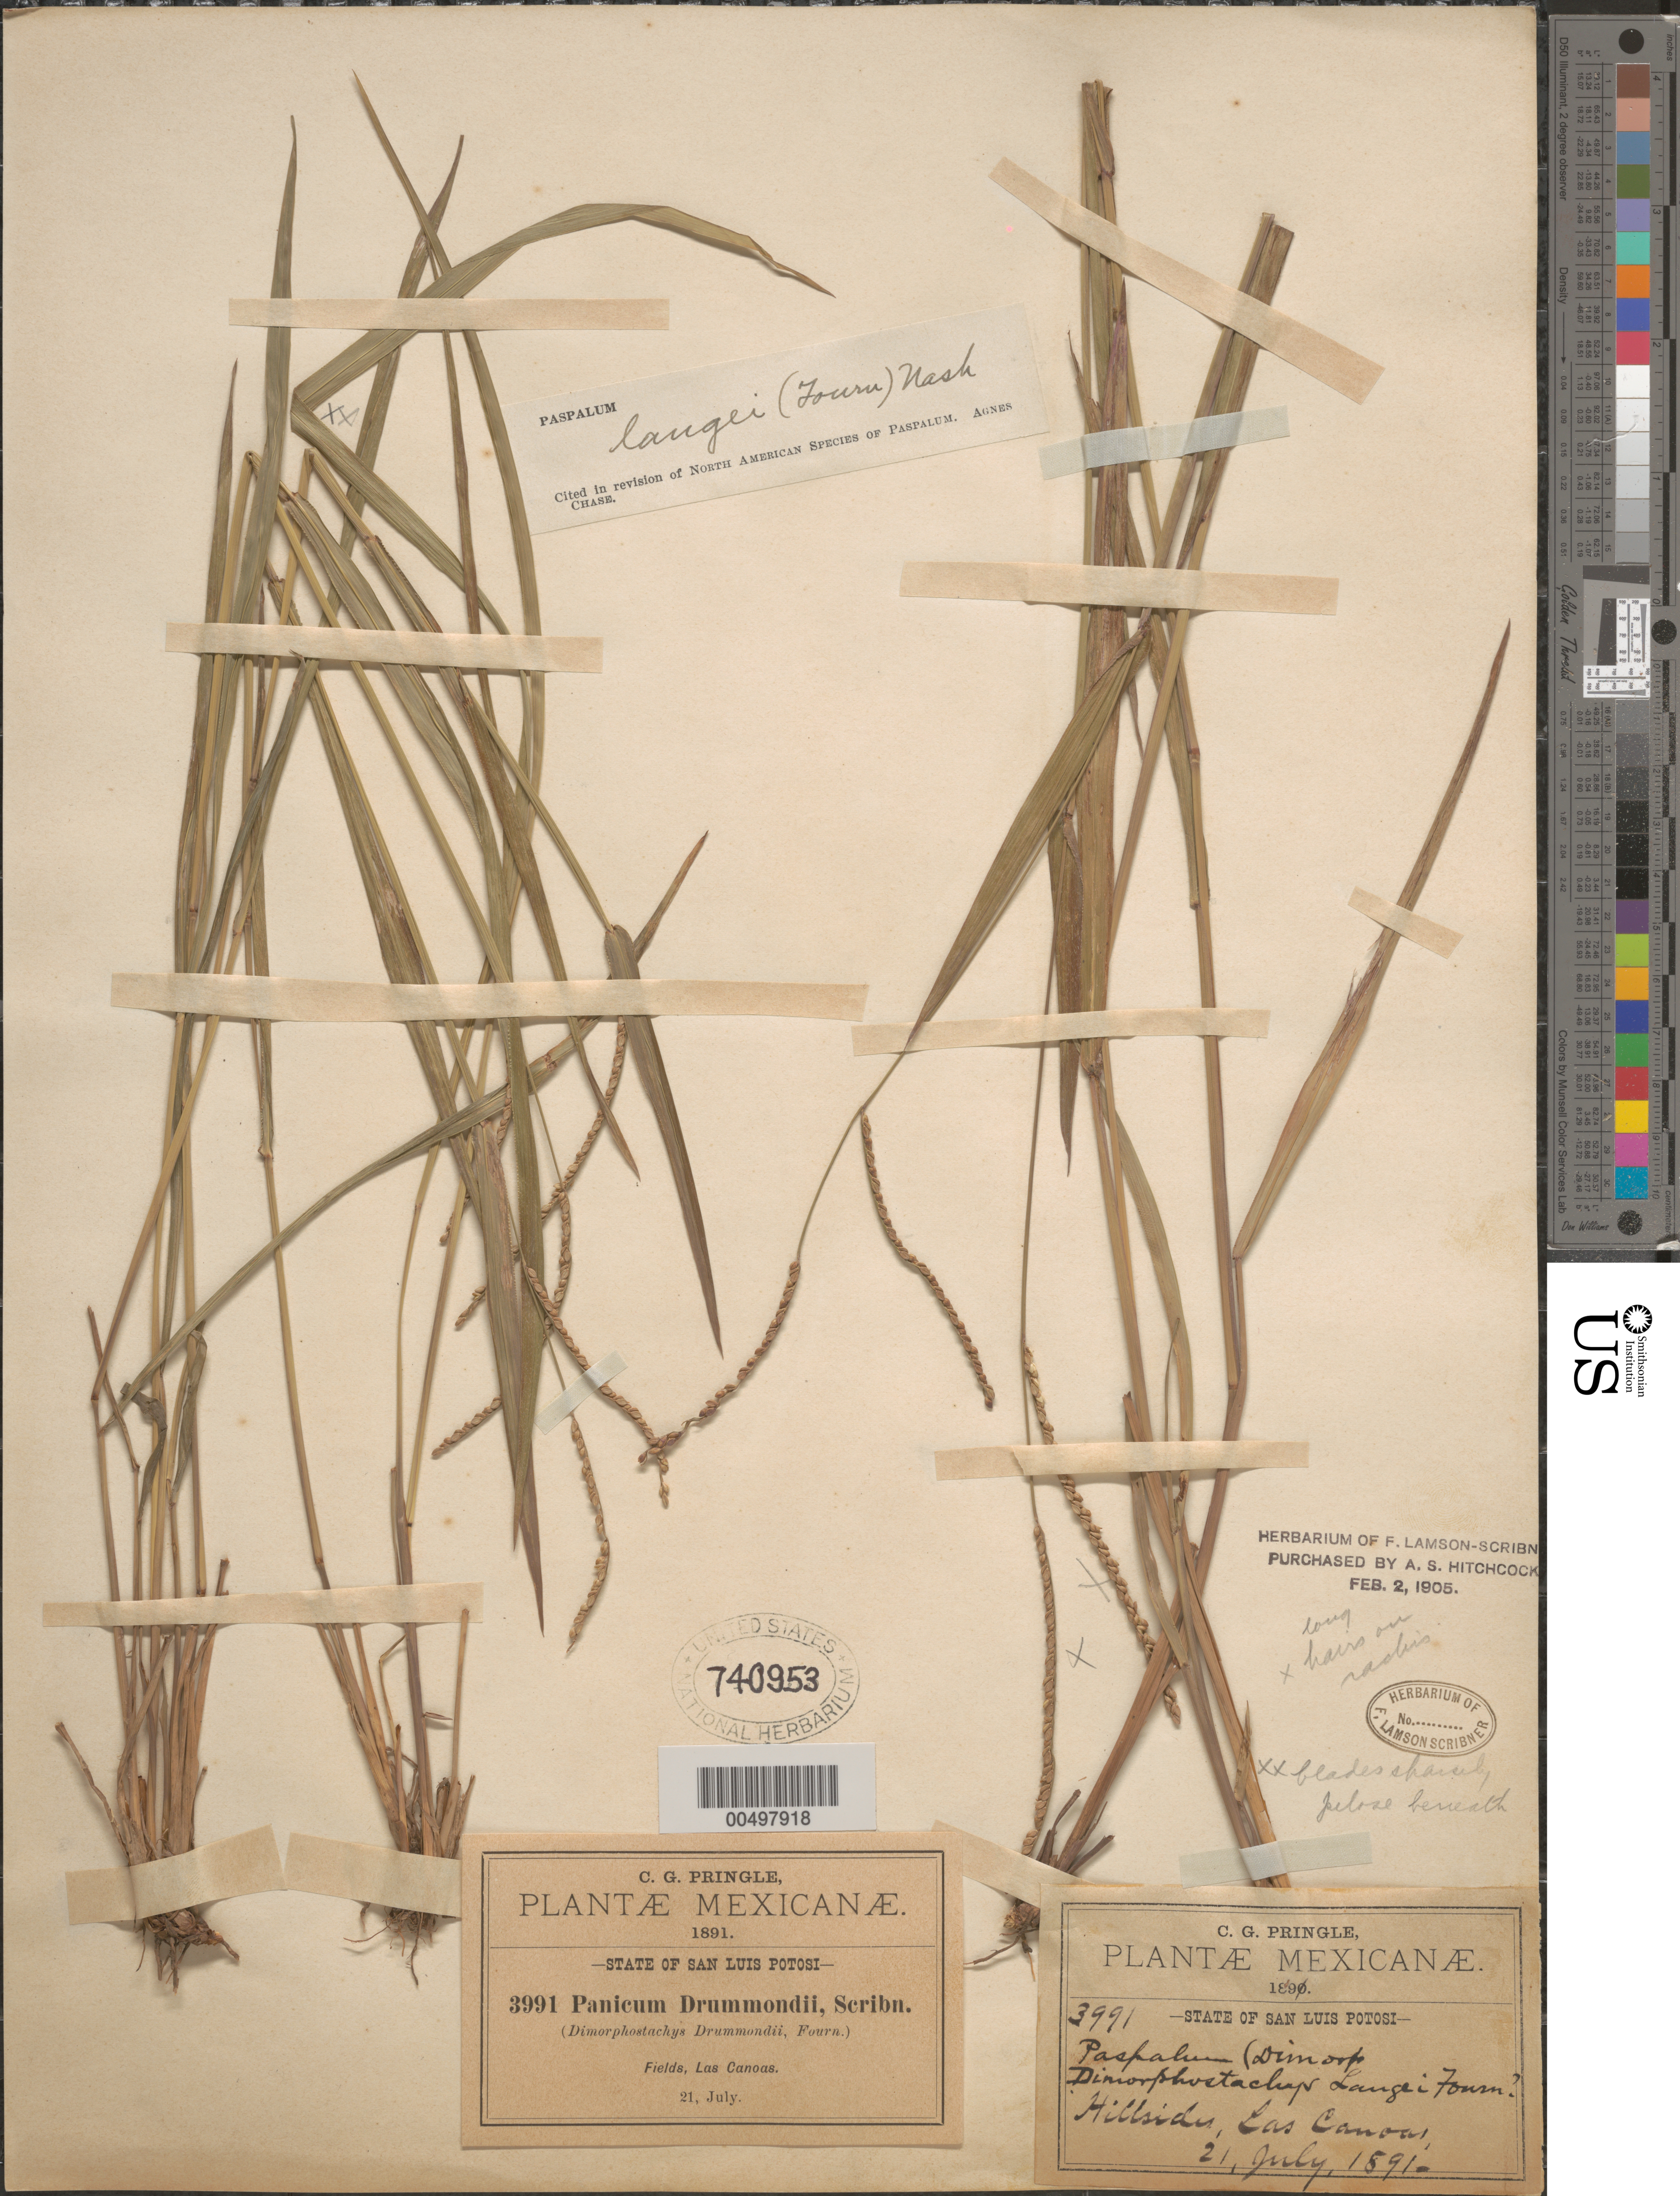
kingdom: Plantae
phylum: Tracheophyta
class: Liliopsida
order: Poales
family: Poaceae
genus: Paspalum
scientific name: Paspalum langei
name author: (E. Fourn.) Nash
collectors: C. G. Pringle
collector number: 3991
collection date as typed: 21 Jul 1891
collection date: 1891-07-21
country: Mexico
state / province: San Luis Potosi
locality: Las Canoas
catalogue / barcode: US 740953